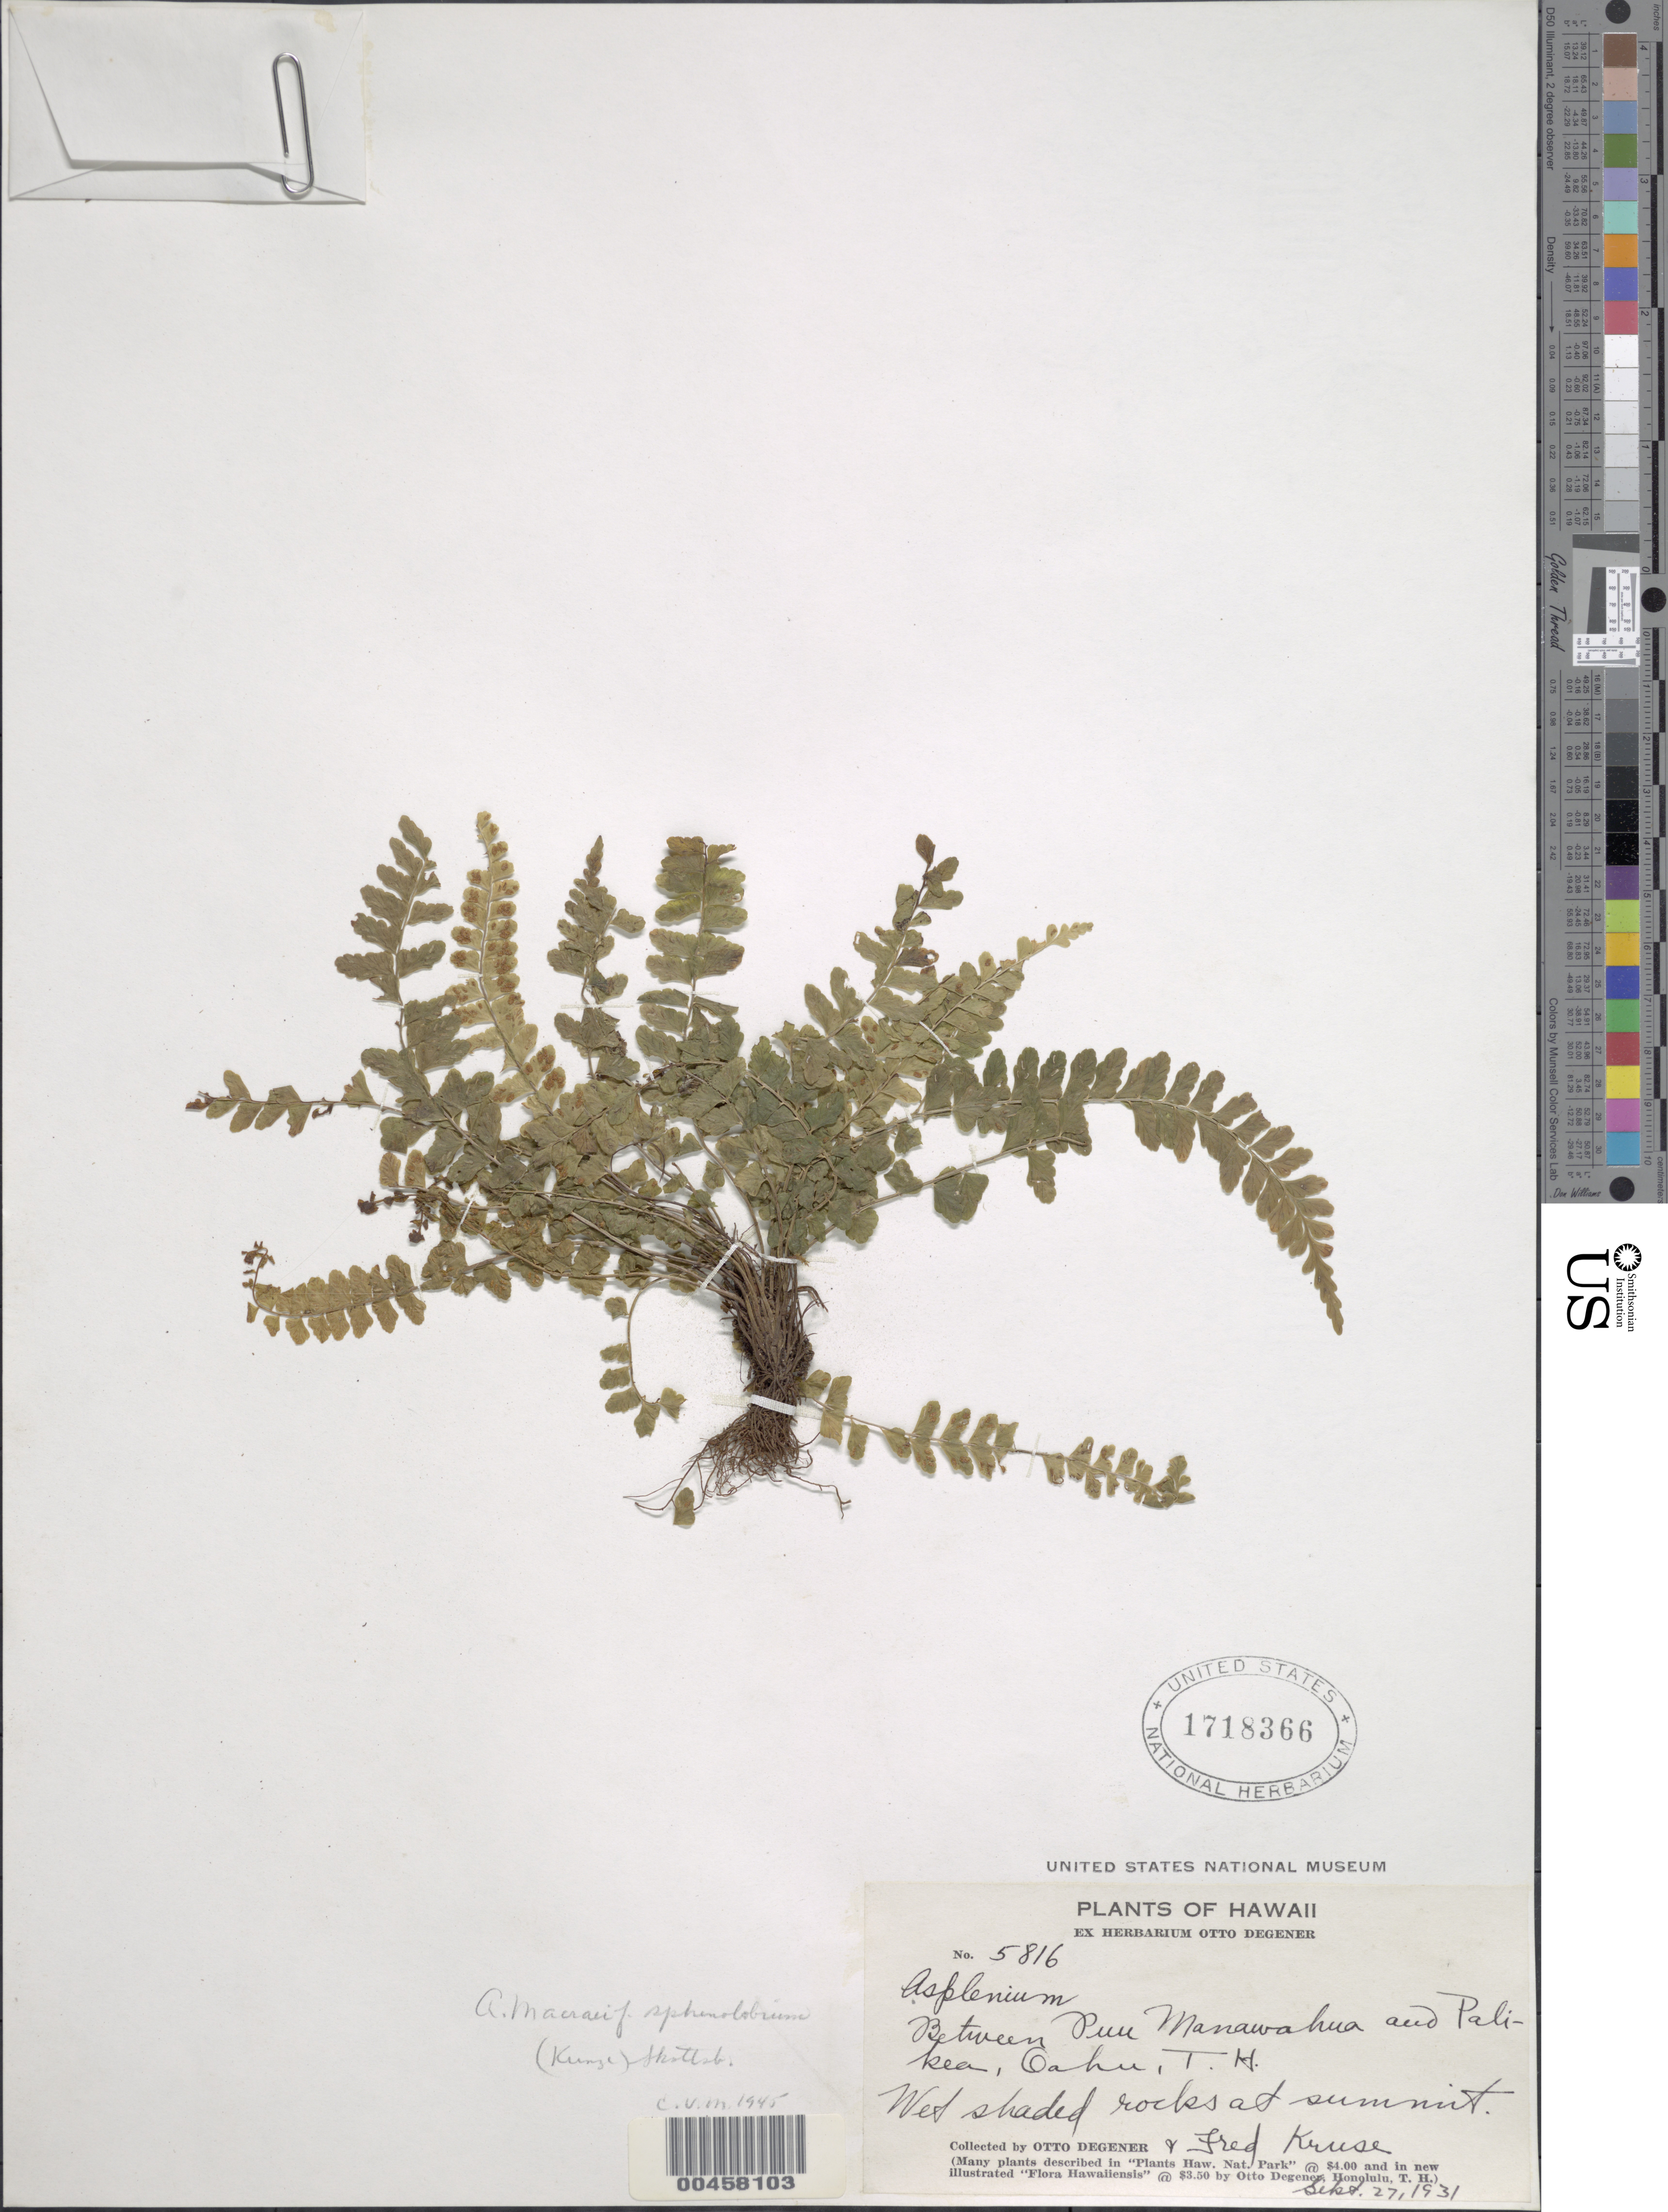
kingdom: Plantae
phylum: Tracheophyta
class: Polypodiopsida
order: Polypodiales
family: Aspleniaceae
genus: Asplenium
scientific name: Asplenium macraei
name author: Hook. & Grev.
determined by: Wagner, W. L., (BOT), Smithsonian Institution - National Museum of Natural History (UNITED STATES)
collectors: O. Degener & F. Kruse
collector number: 5816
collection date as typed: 27 Sep 1931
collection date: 1931-09-27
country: United States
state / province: Hawaii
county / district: Honolulu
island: Oahu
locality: Between Puu Manawahua and Palikea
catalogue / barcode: US 1718366